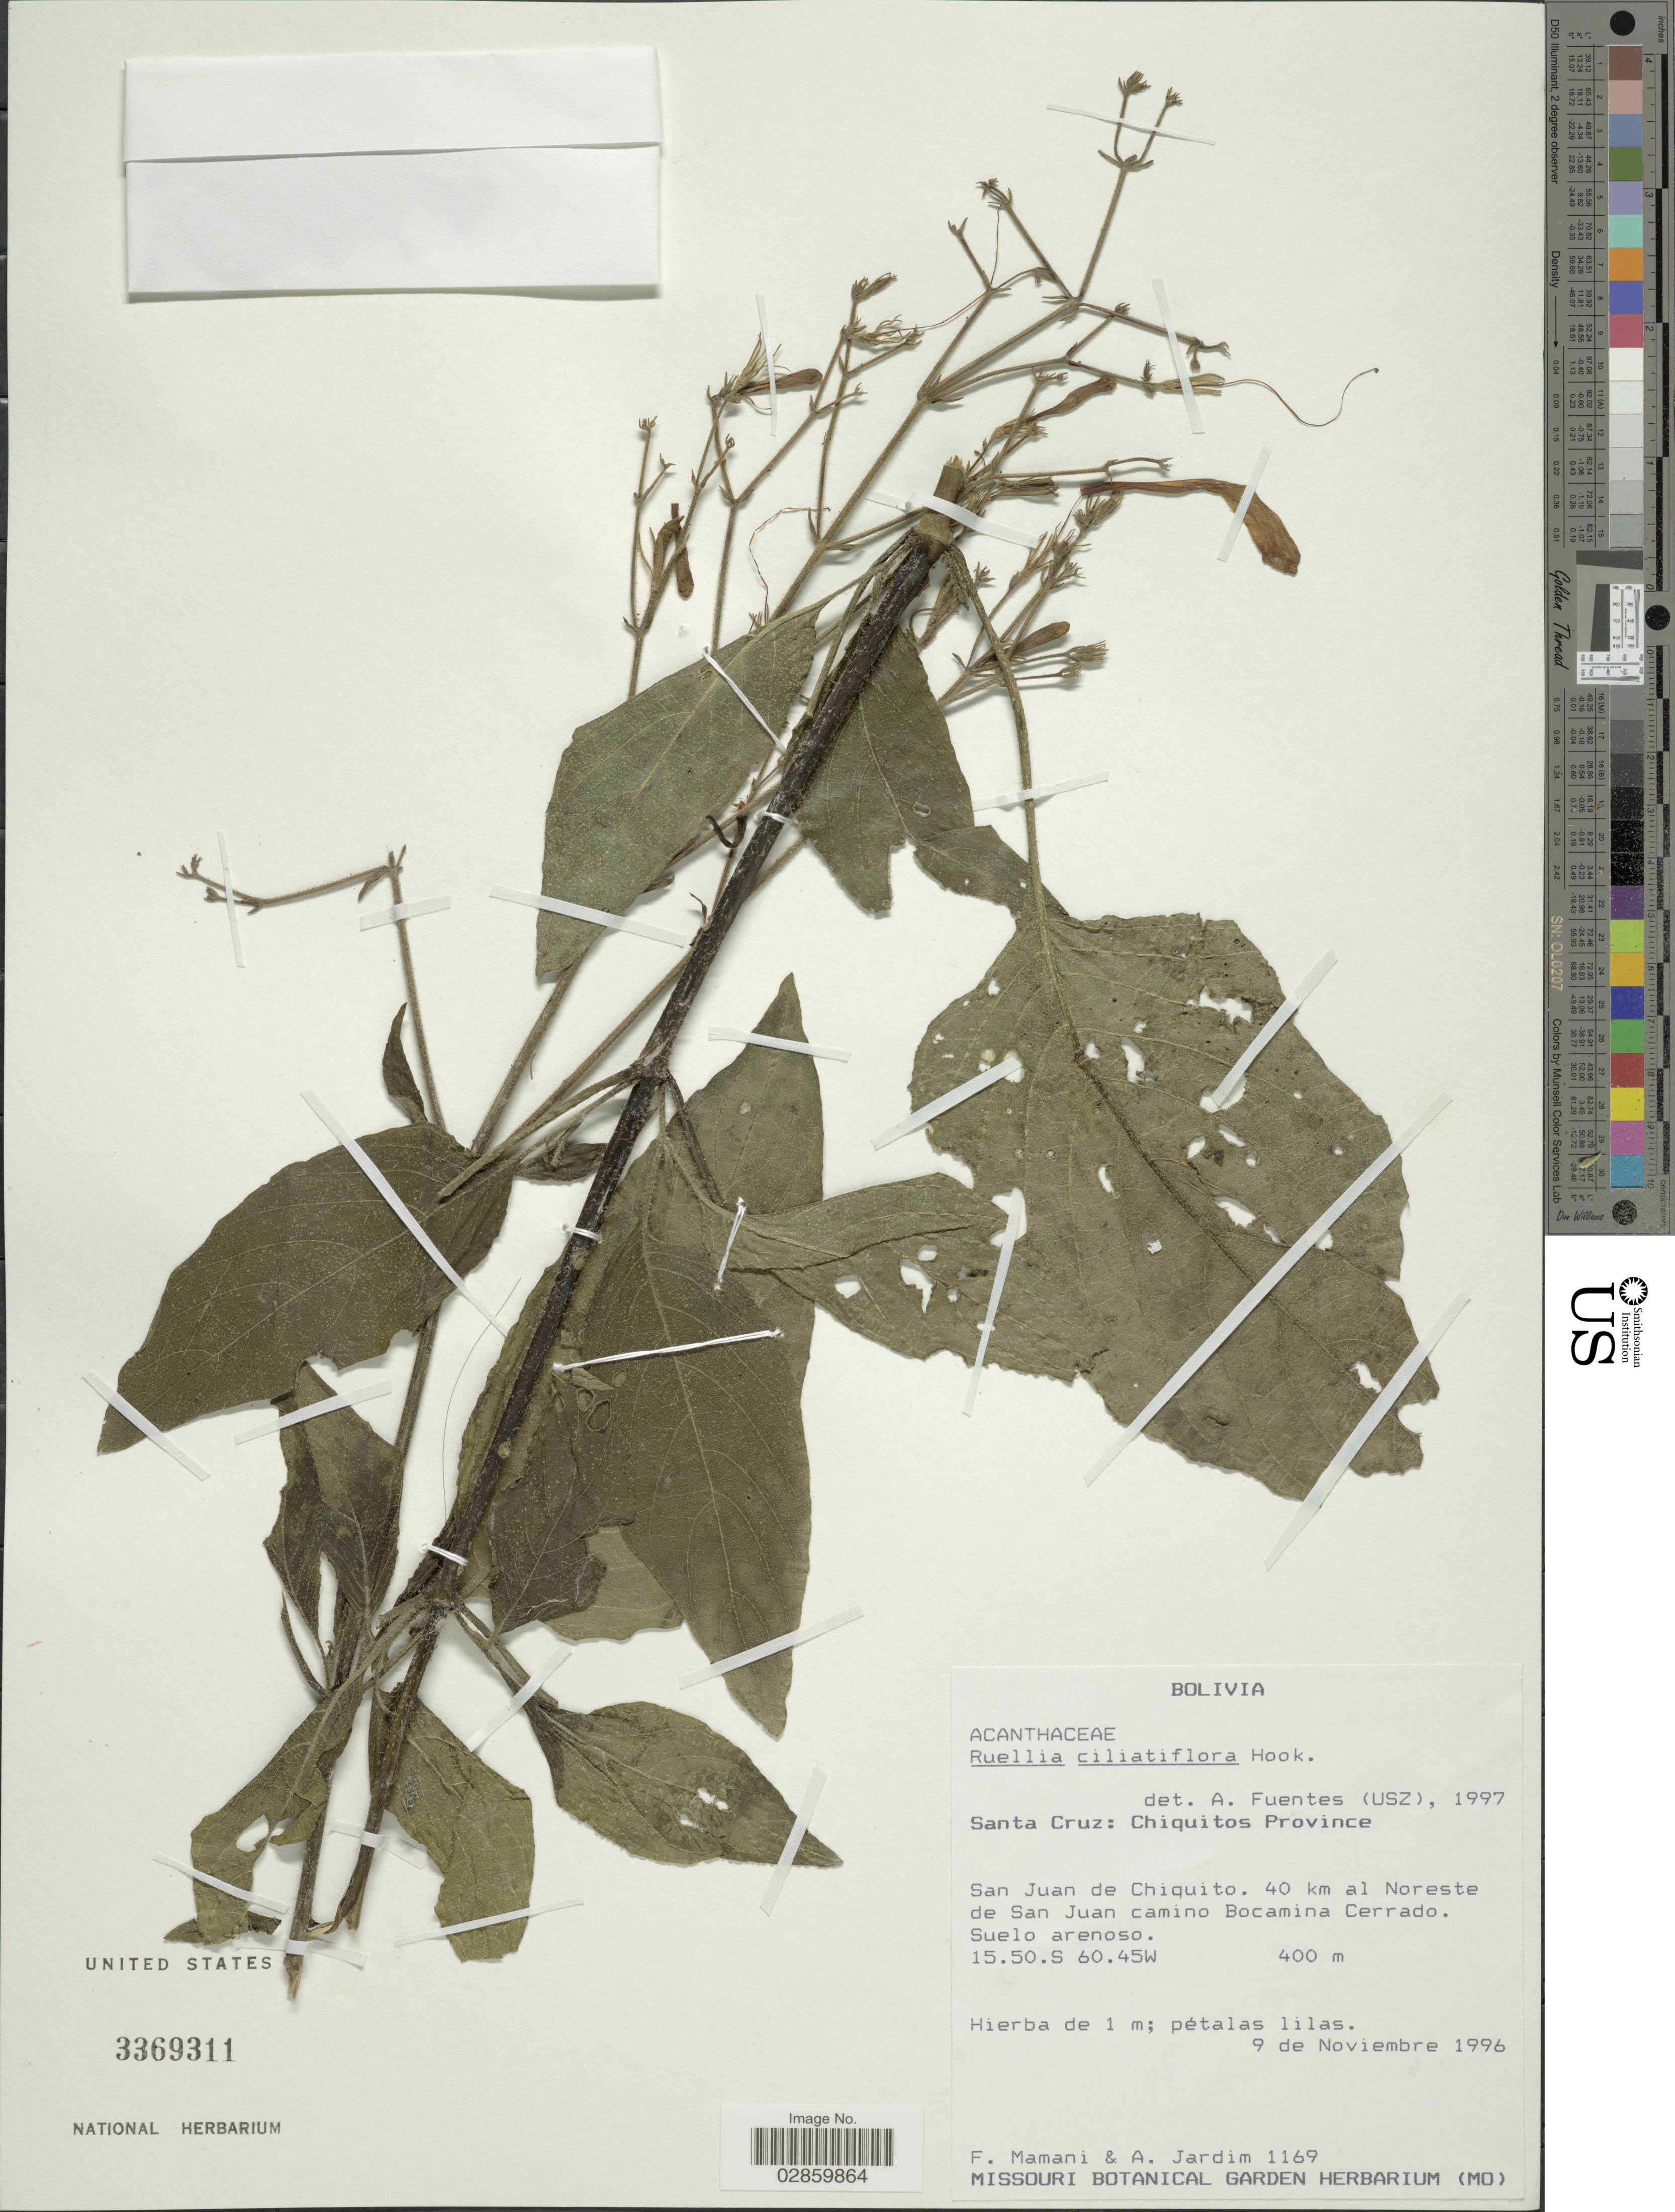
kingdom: Plantae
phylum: Tracheophyta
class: Magnoliopsida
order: Lamiales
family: Acanthaceae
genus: Ruellia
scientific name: Ruellia ciliatiflora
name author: Hook.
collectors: F. Mamani & A. Jardim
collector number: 1169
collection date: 1996-11-09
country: Bolivia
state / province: Santa Cruz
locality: Chiquitos Province. San Juan de Chiquito. 40 km al Noreste de San Juan camino Bocamina Cerrado.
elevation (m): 400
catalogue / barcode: US 3369311